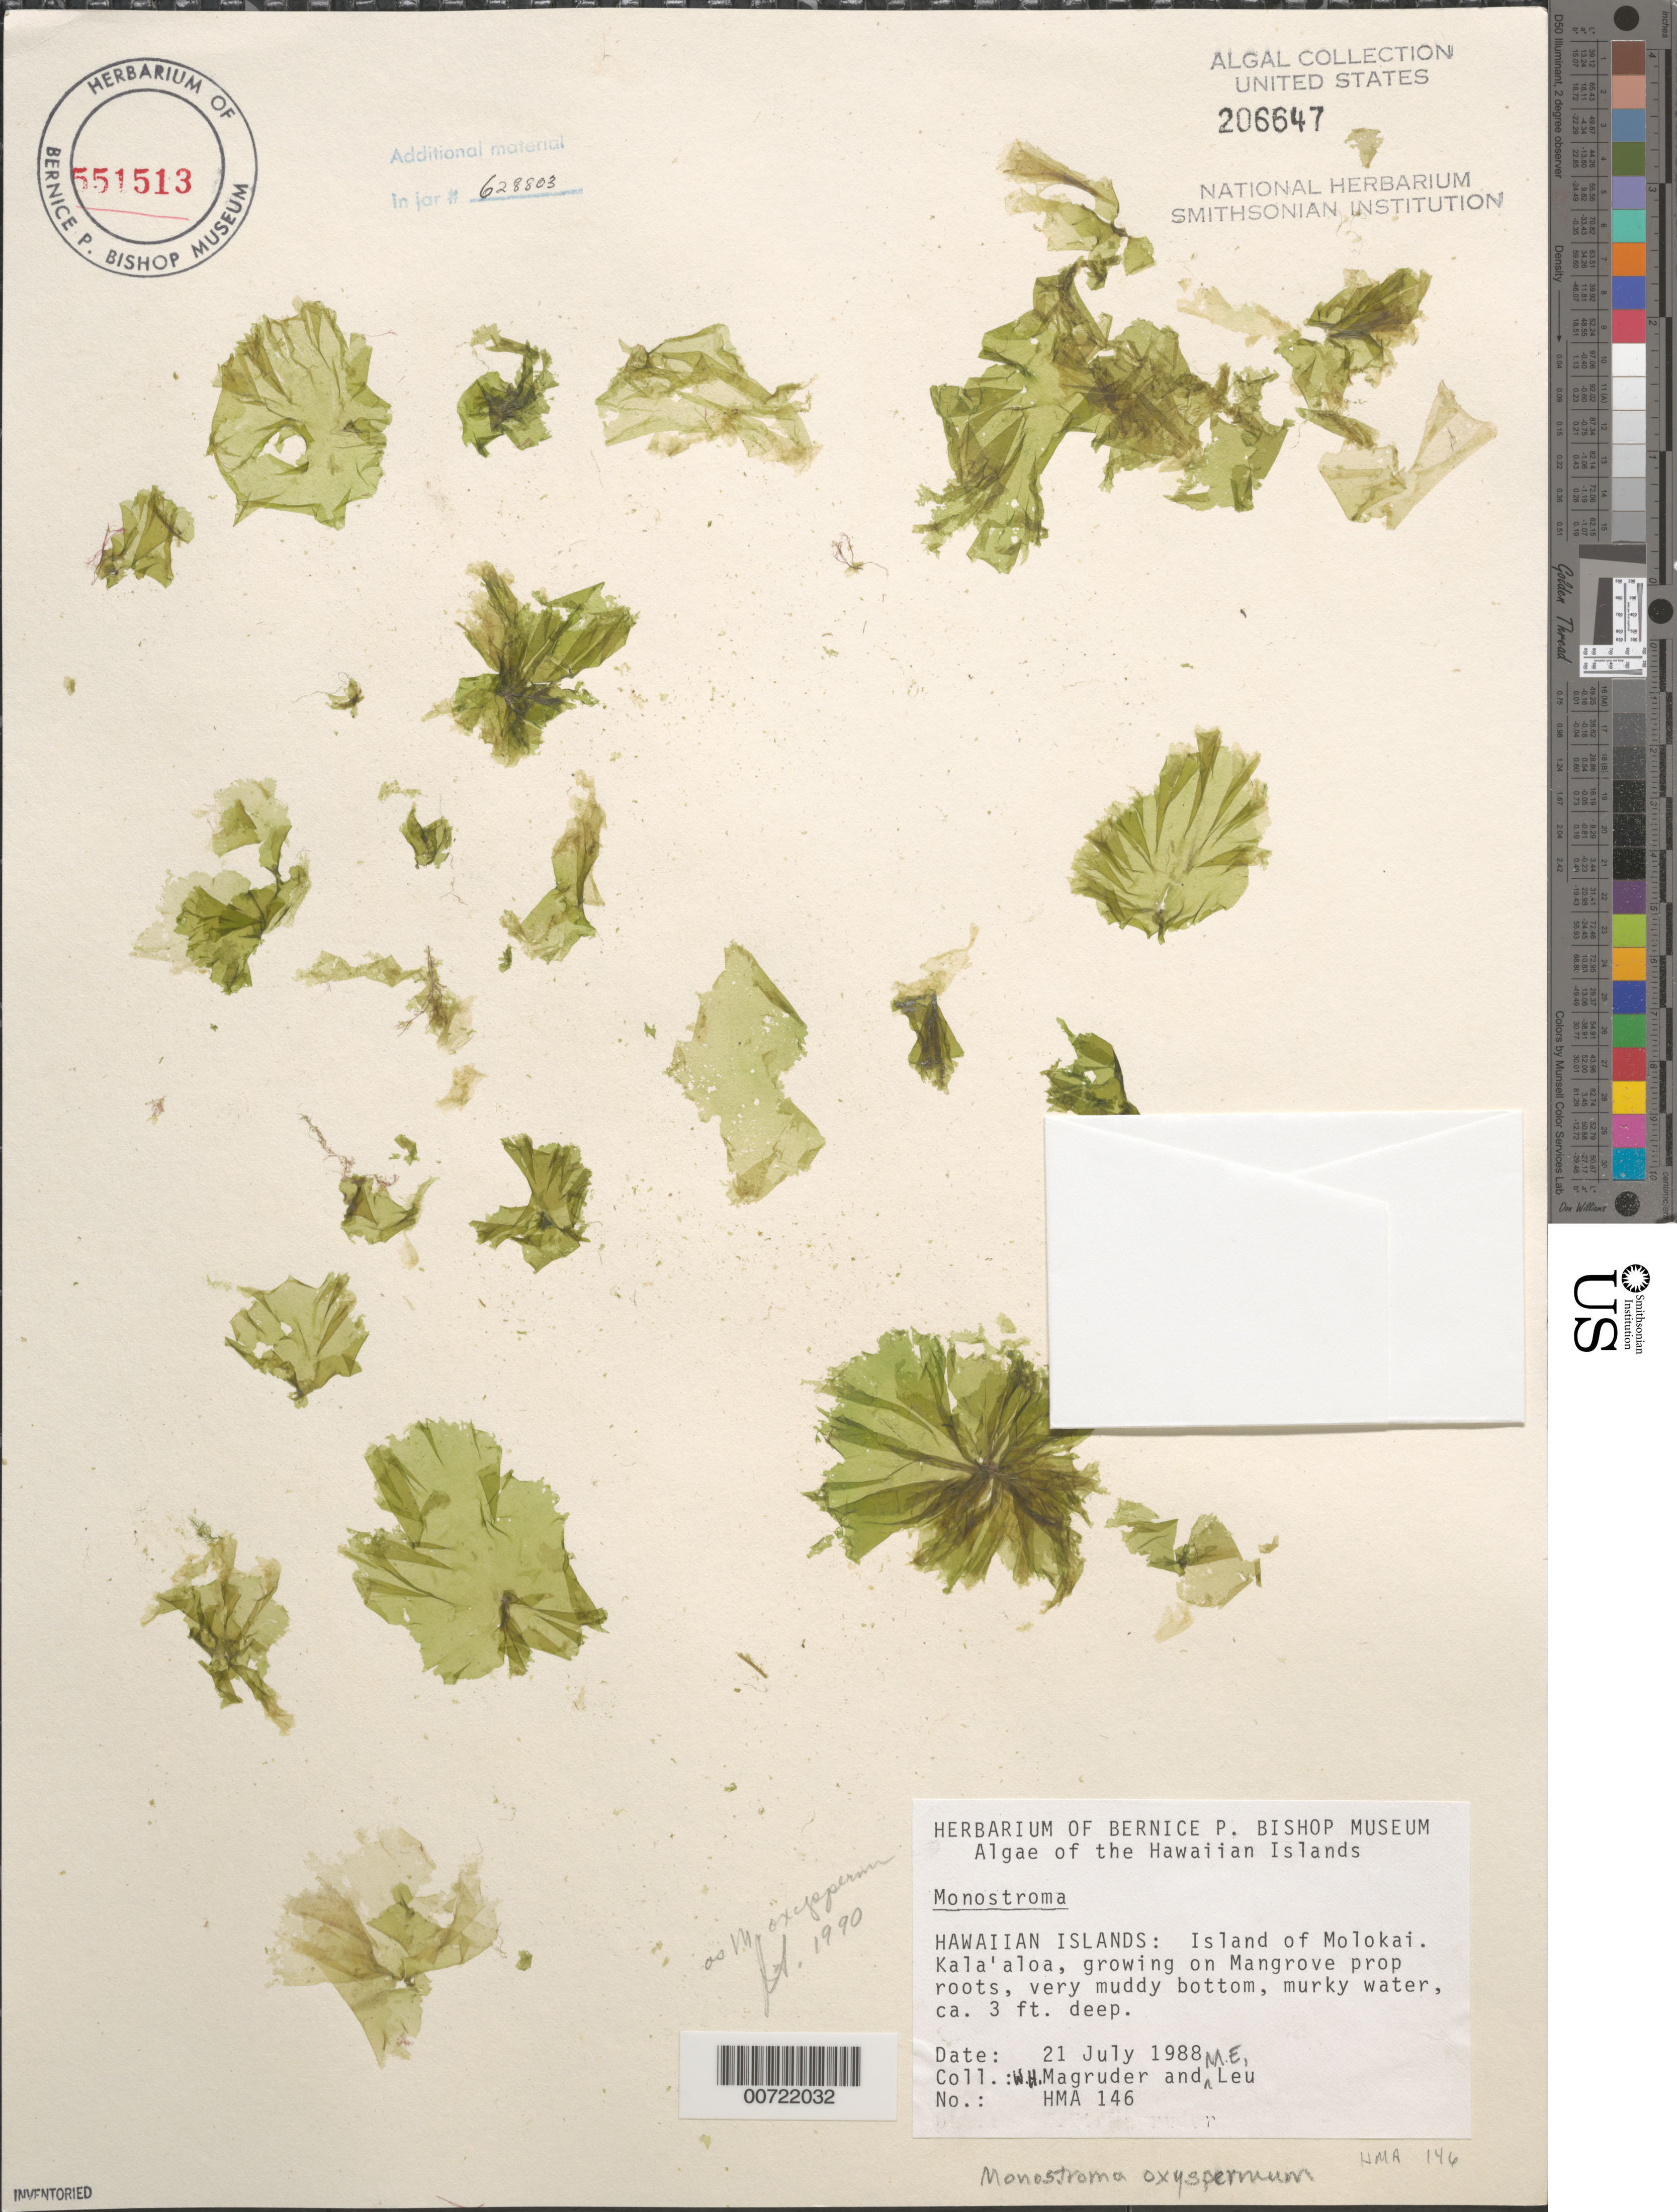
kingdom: Plantae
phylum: Chlorophyta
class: Ulvophyceae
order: Ulvales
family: Gayraliaceae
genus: Gayralia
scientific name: Gayralia oxysperma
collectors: W. Magruder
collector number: HMA 146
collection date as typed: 21 Jul 1988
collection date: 1988-07-21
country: United States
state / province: Hawaii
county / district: Maui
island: Moloka'i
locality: Kala'aloa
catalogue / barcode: US 206647